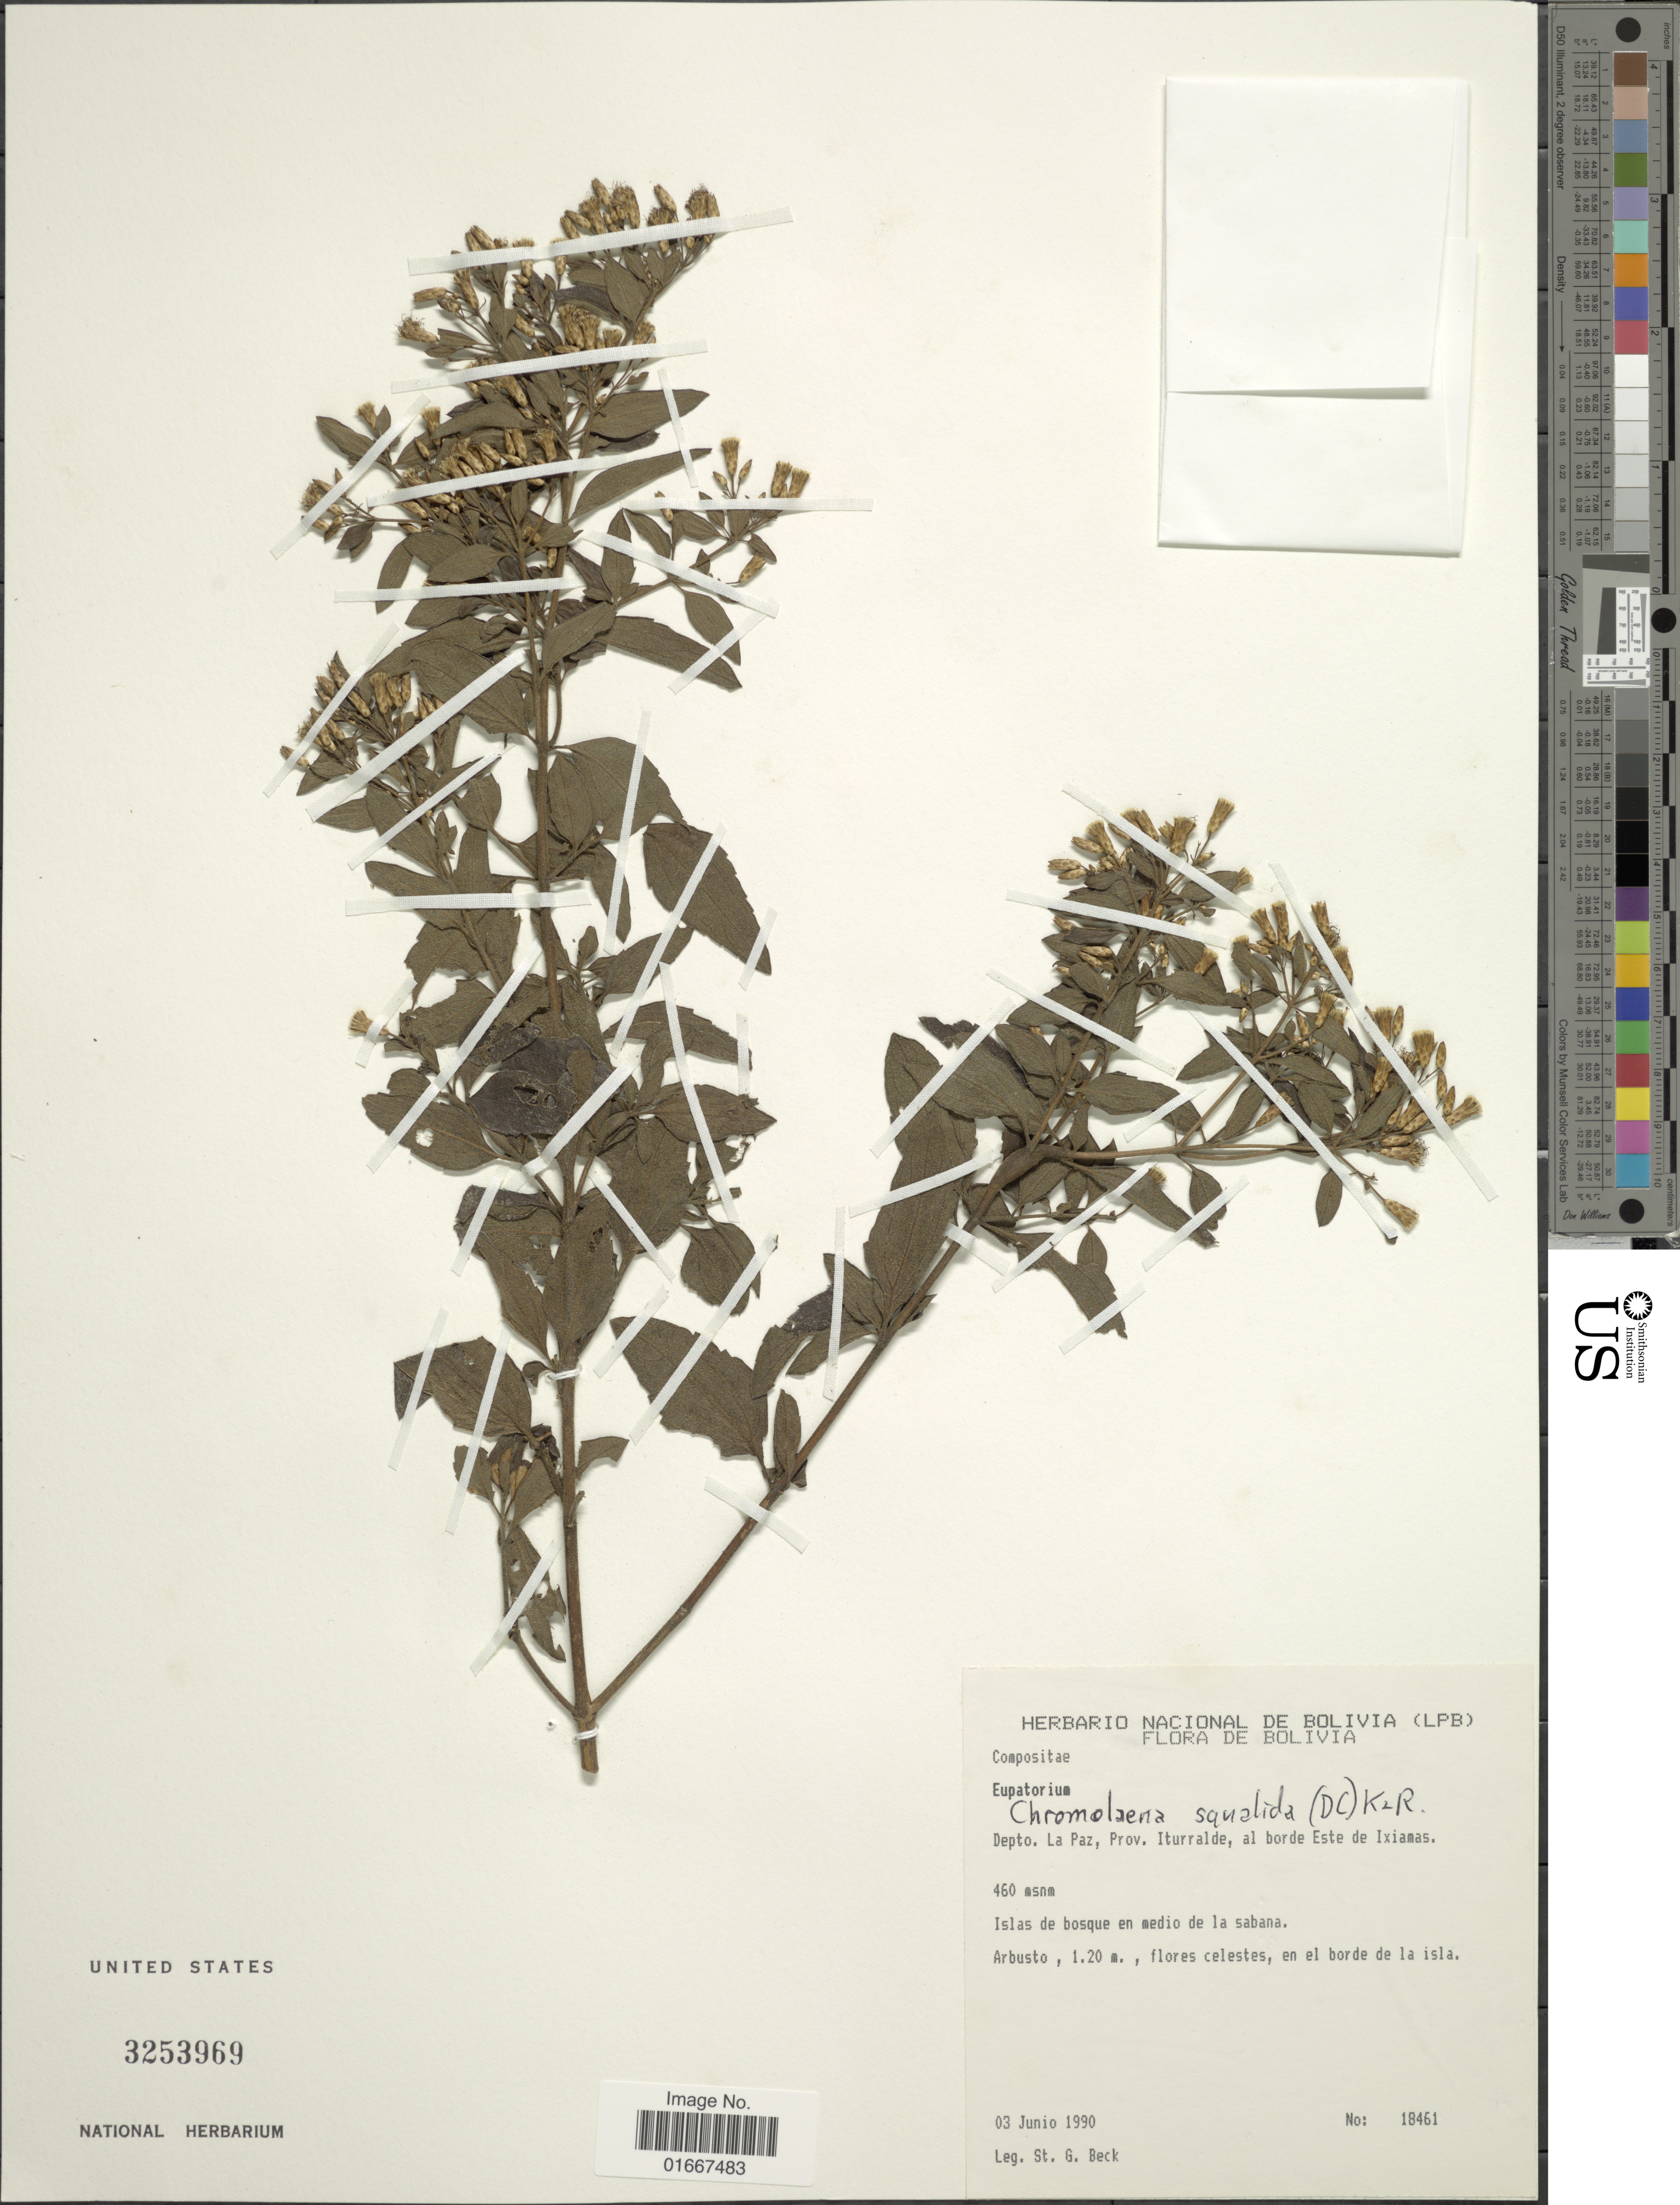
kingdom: Plantae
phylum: Tracheophyta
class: Magnoliopsida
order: Asterales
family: Asteraceae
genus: Chromolaena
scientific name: Chromolaena squalida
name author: (DC.) R.M. King & H. Rob.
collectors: S. G. Beck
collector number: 18461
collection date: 1990-06-03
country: Bolivia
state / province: La Paz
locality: Prov. Iturralde, al borde Este de Ixiamas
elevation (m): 460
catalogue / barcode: US 3253969